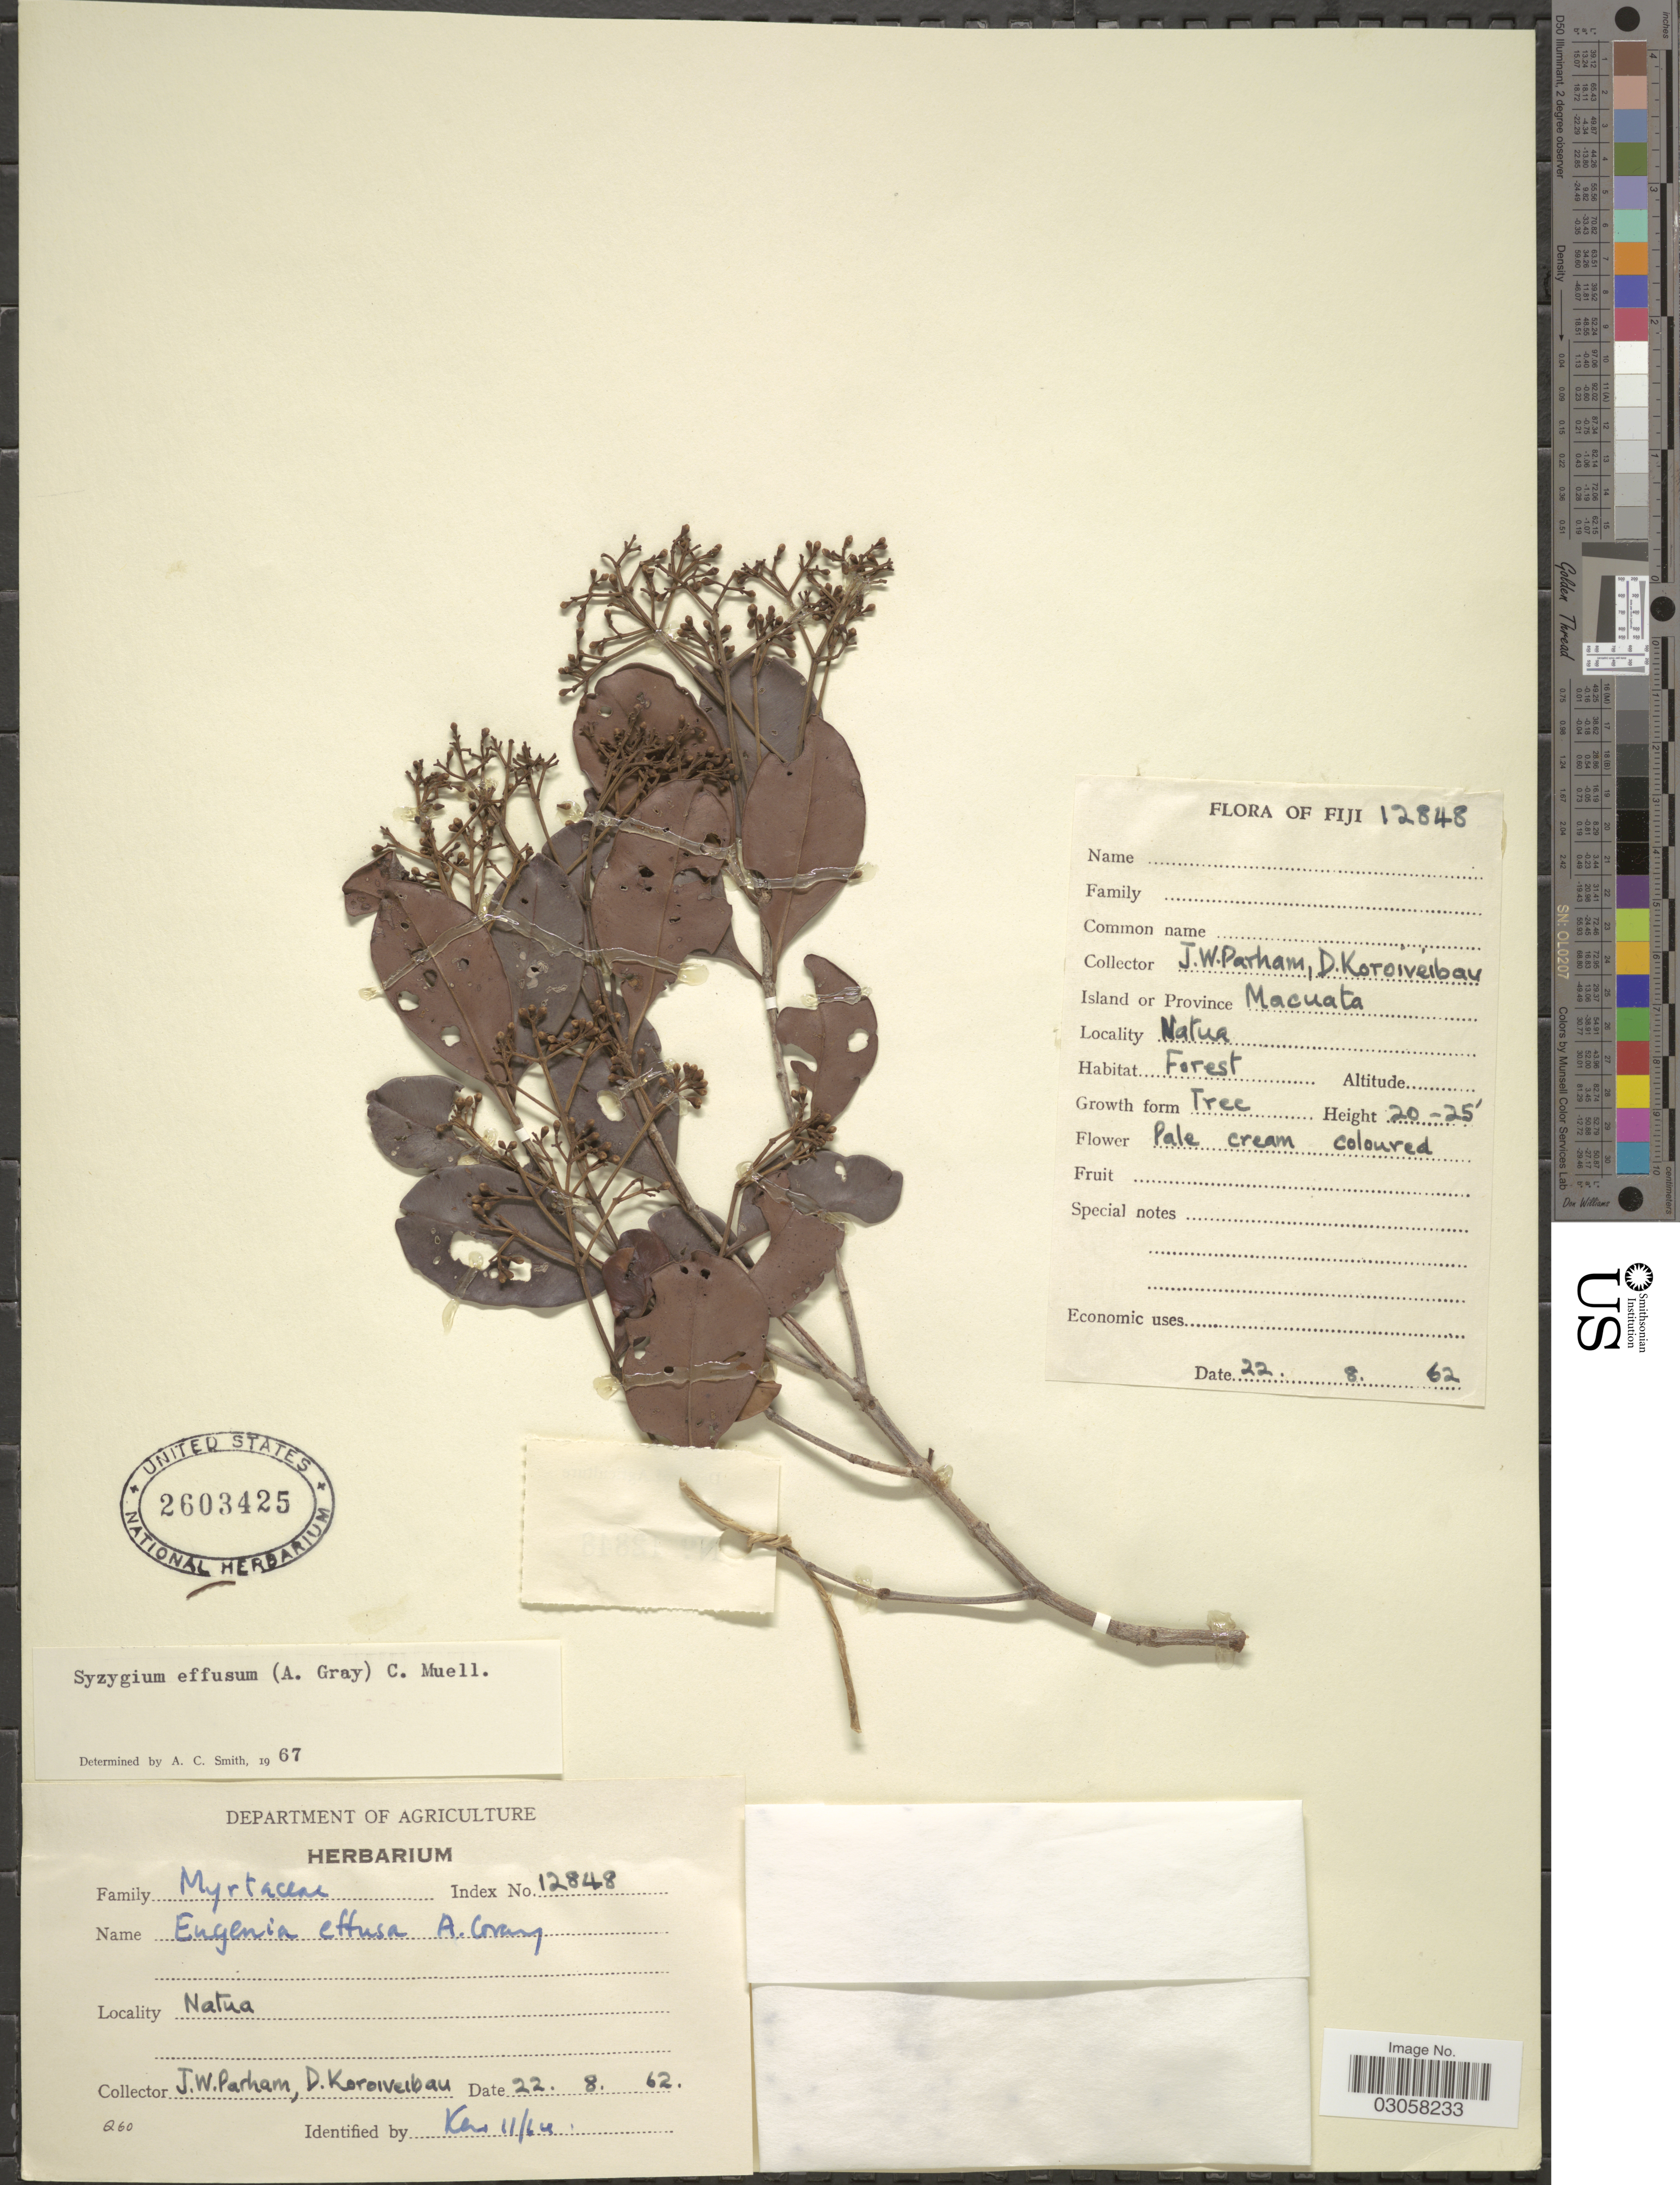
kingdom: Plantae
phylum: Tracheophyta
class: Magnoliopsida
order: Myrtales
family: Myrtaceae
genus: Syzygium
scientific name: Syzygium effusum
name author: (A. Gray) K. Müller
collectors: J. Parham & D. Koroiveibau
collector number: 12848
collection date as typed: Transcribed d/m/y: 22/8/62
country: Fiji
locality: Island or Province Macuata. Natua.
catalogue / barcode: US 2603425